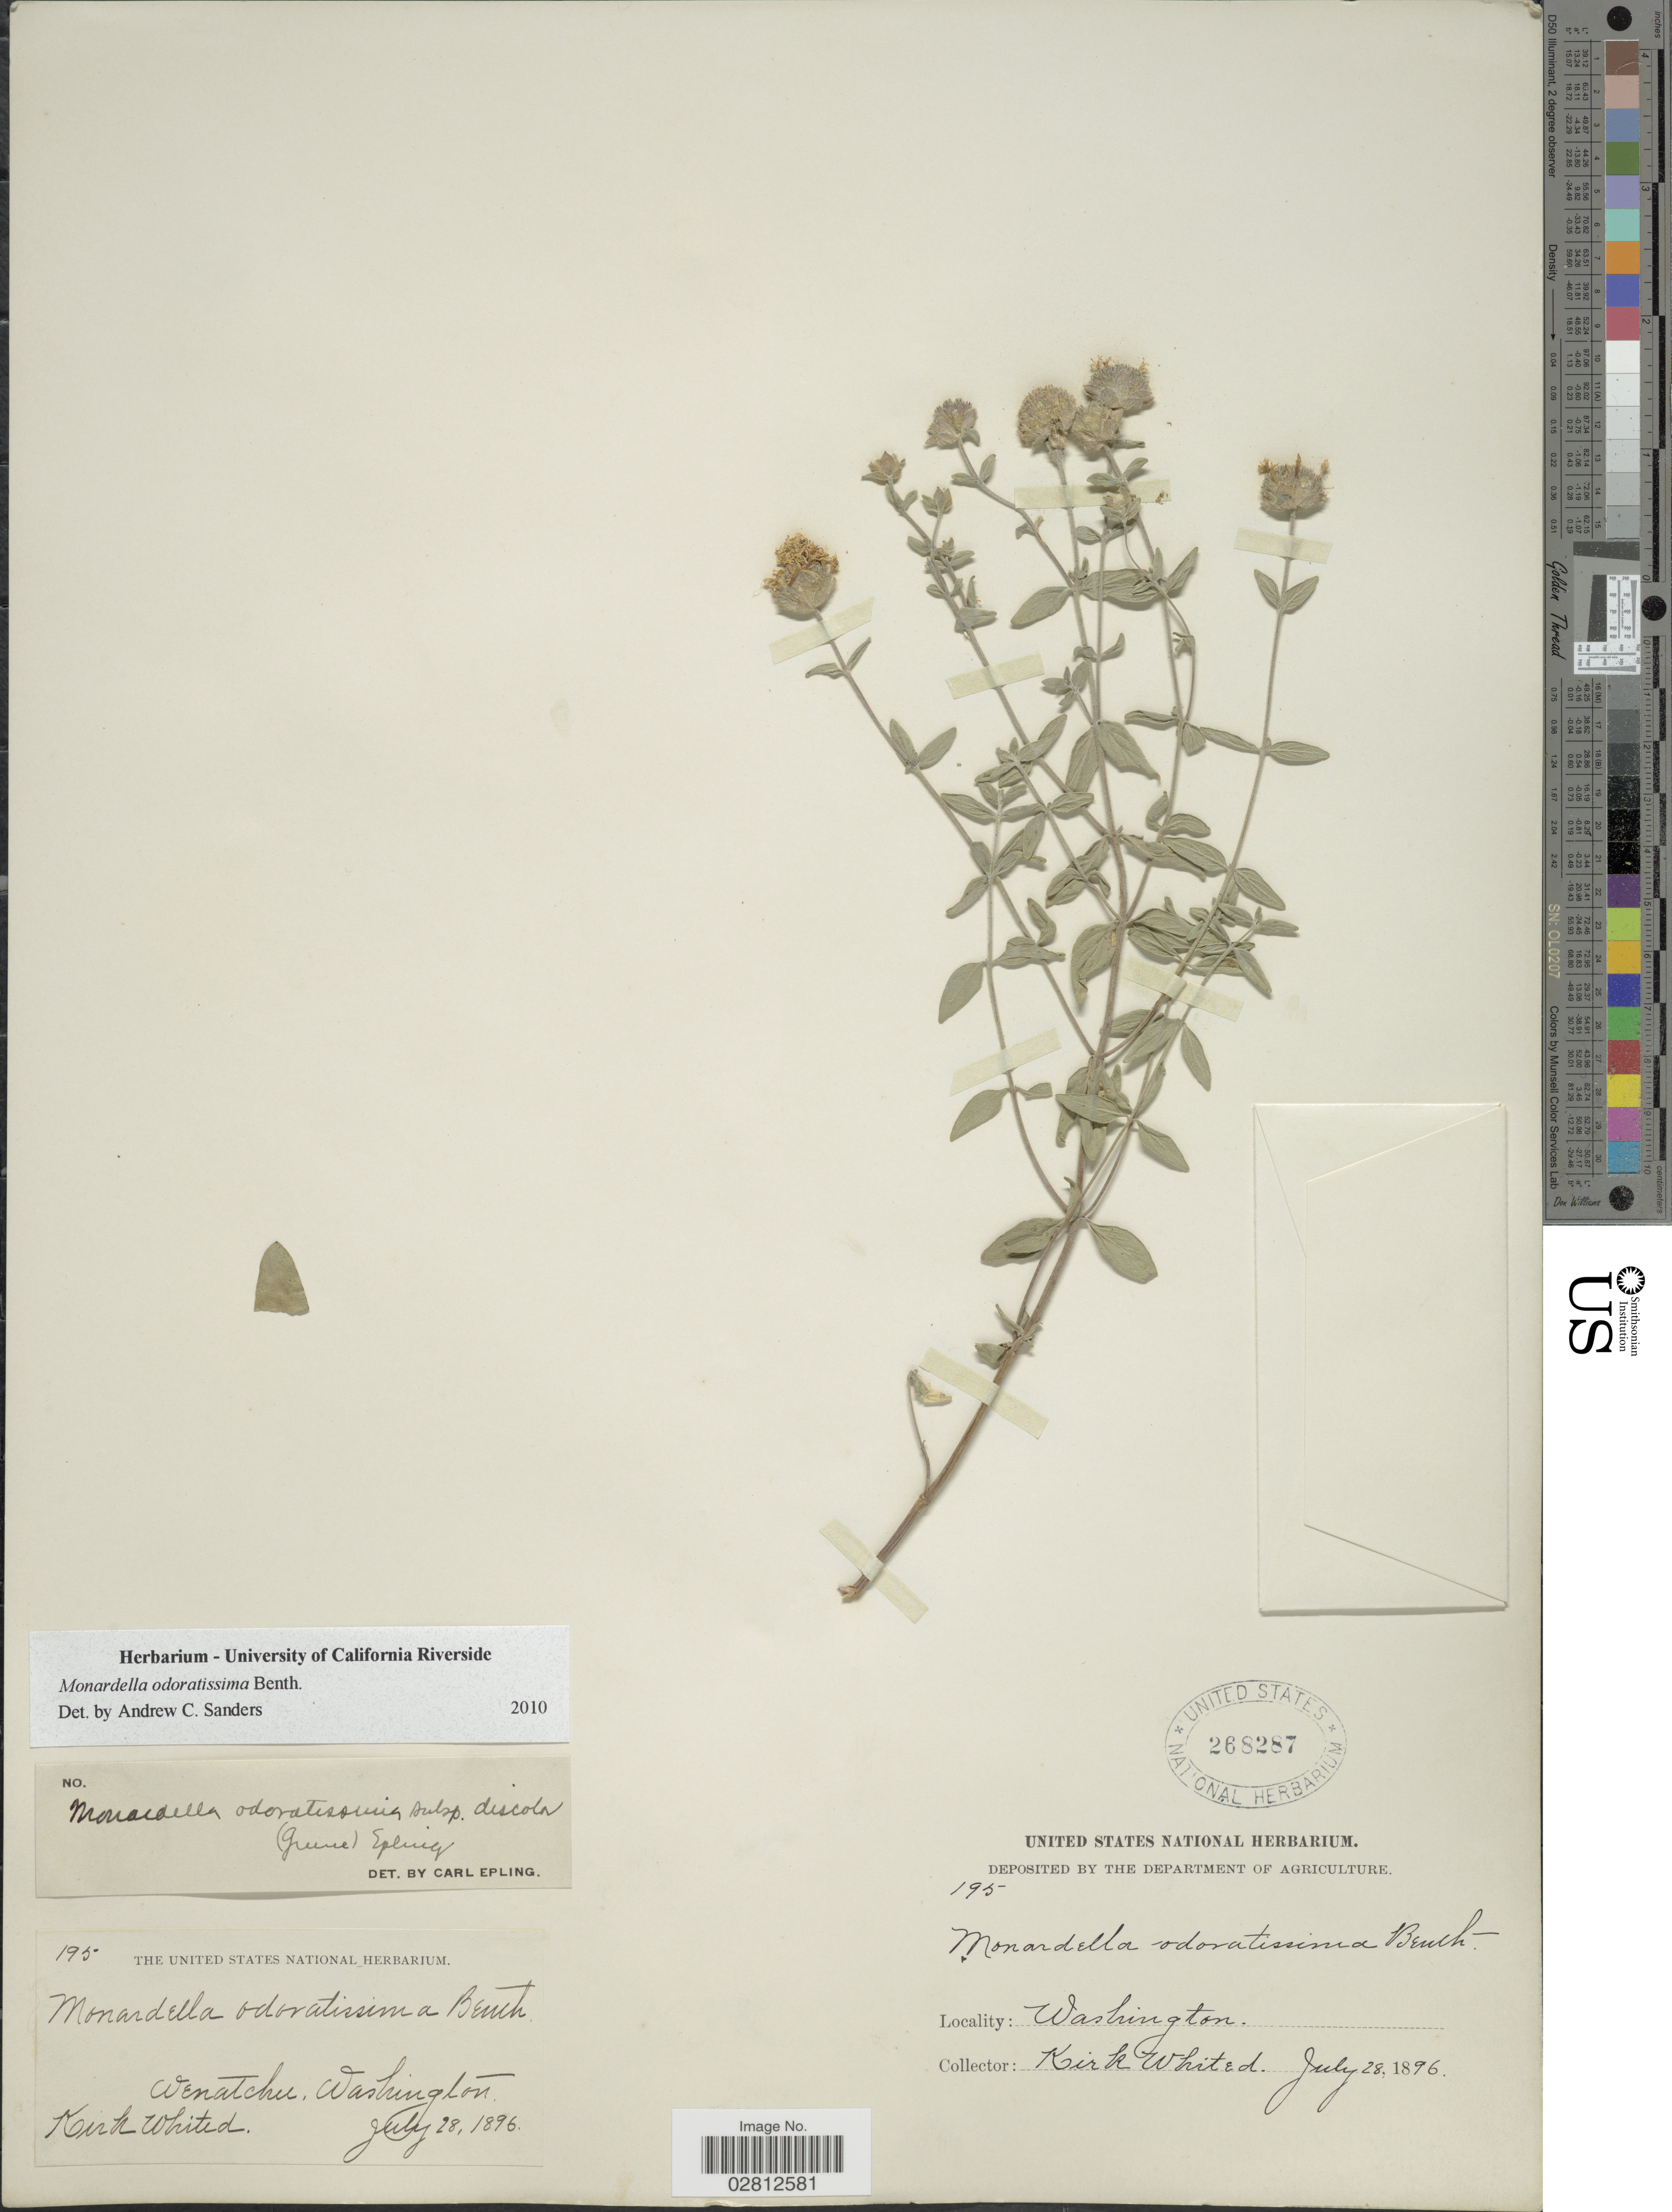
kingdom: Plantae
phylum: Tracheophyta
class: Magnoliopsida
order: Lamiales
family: Lamiaceae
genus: Monardella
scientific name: Monardella odoratissima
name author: Benth.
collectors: K. Whited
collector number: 195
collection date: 1896-07-28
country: United States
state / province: Washington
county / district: Chelan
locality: Wenatchee.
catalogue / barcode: US 268287